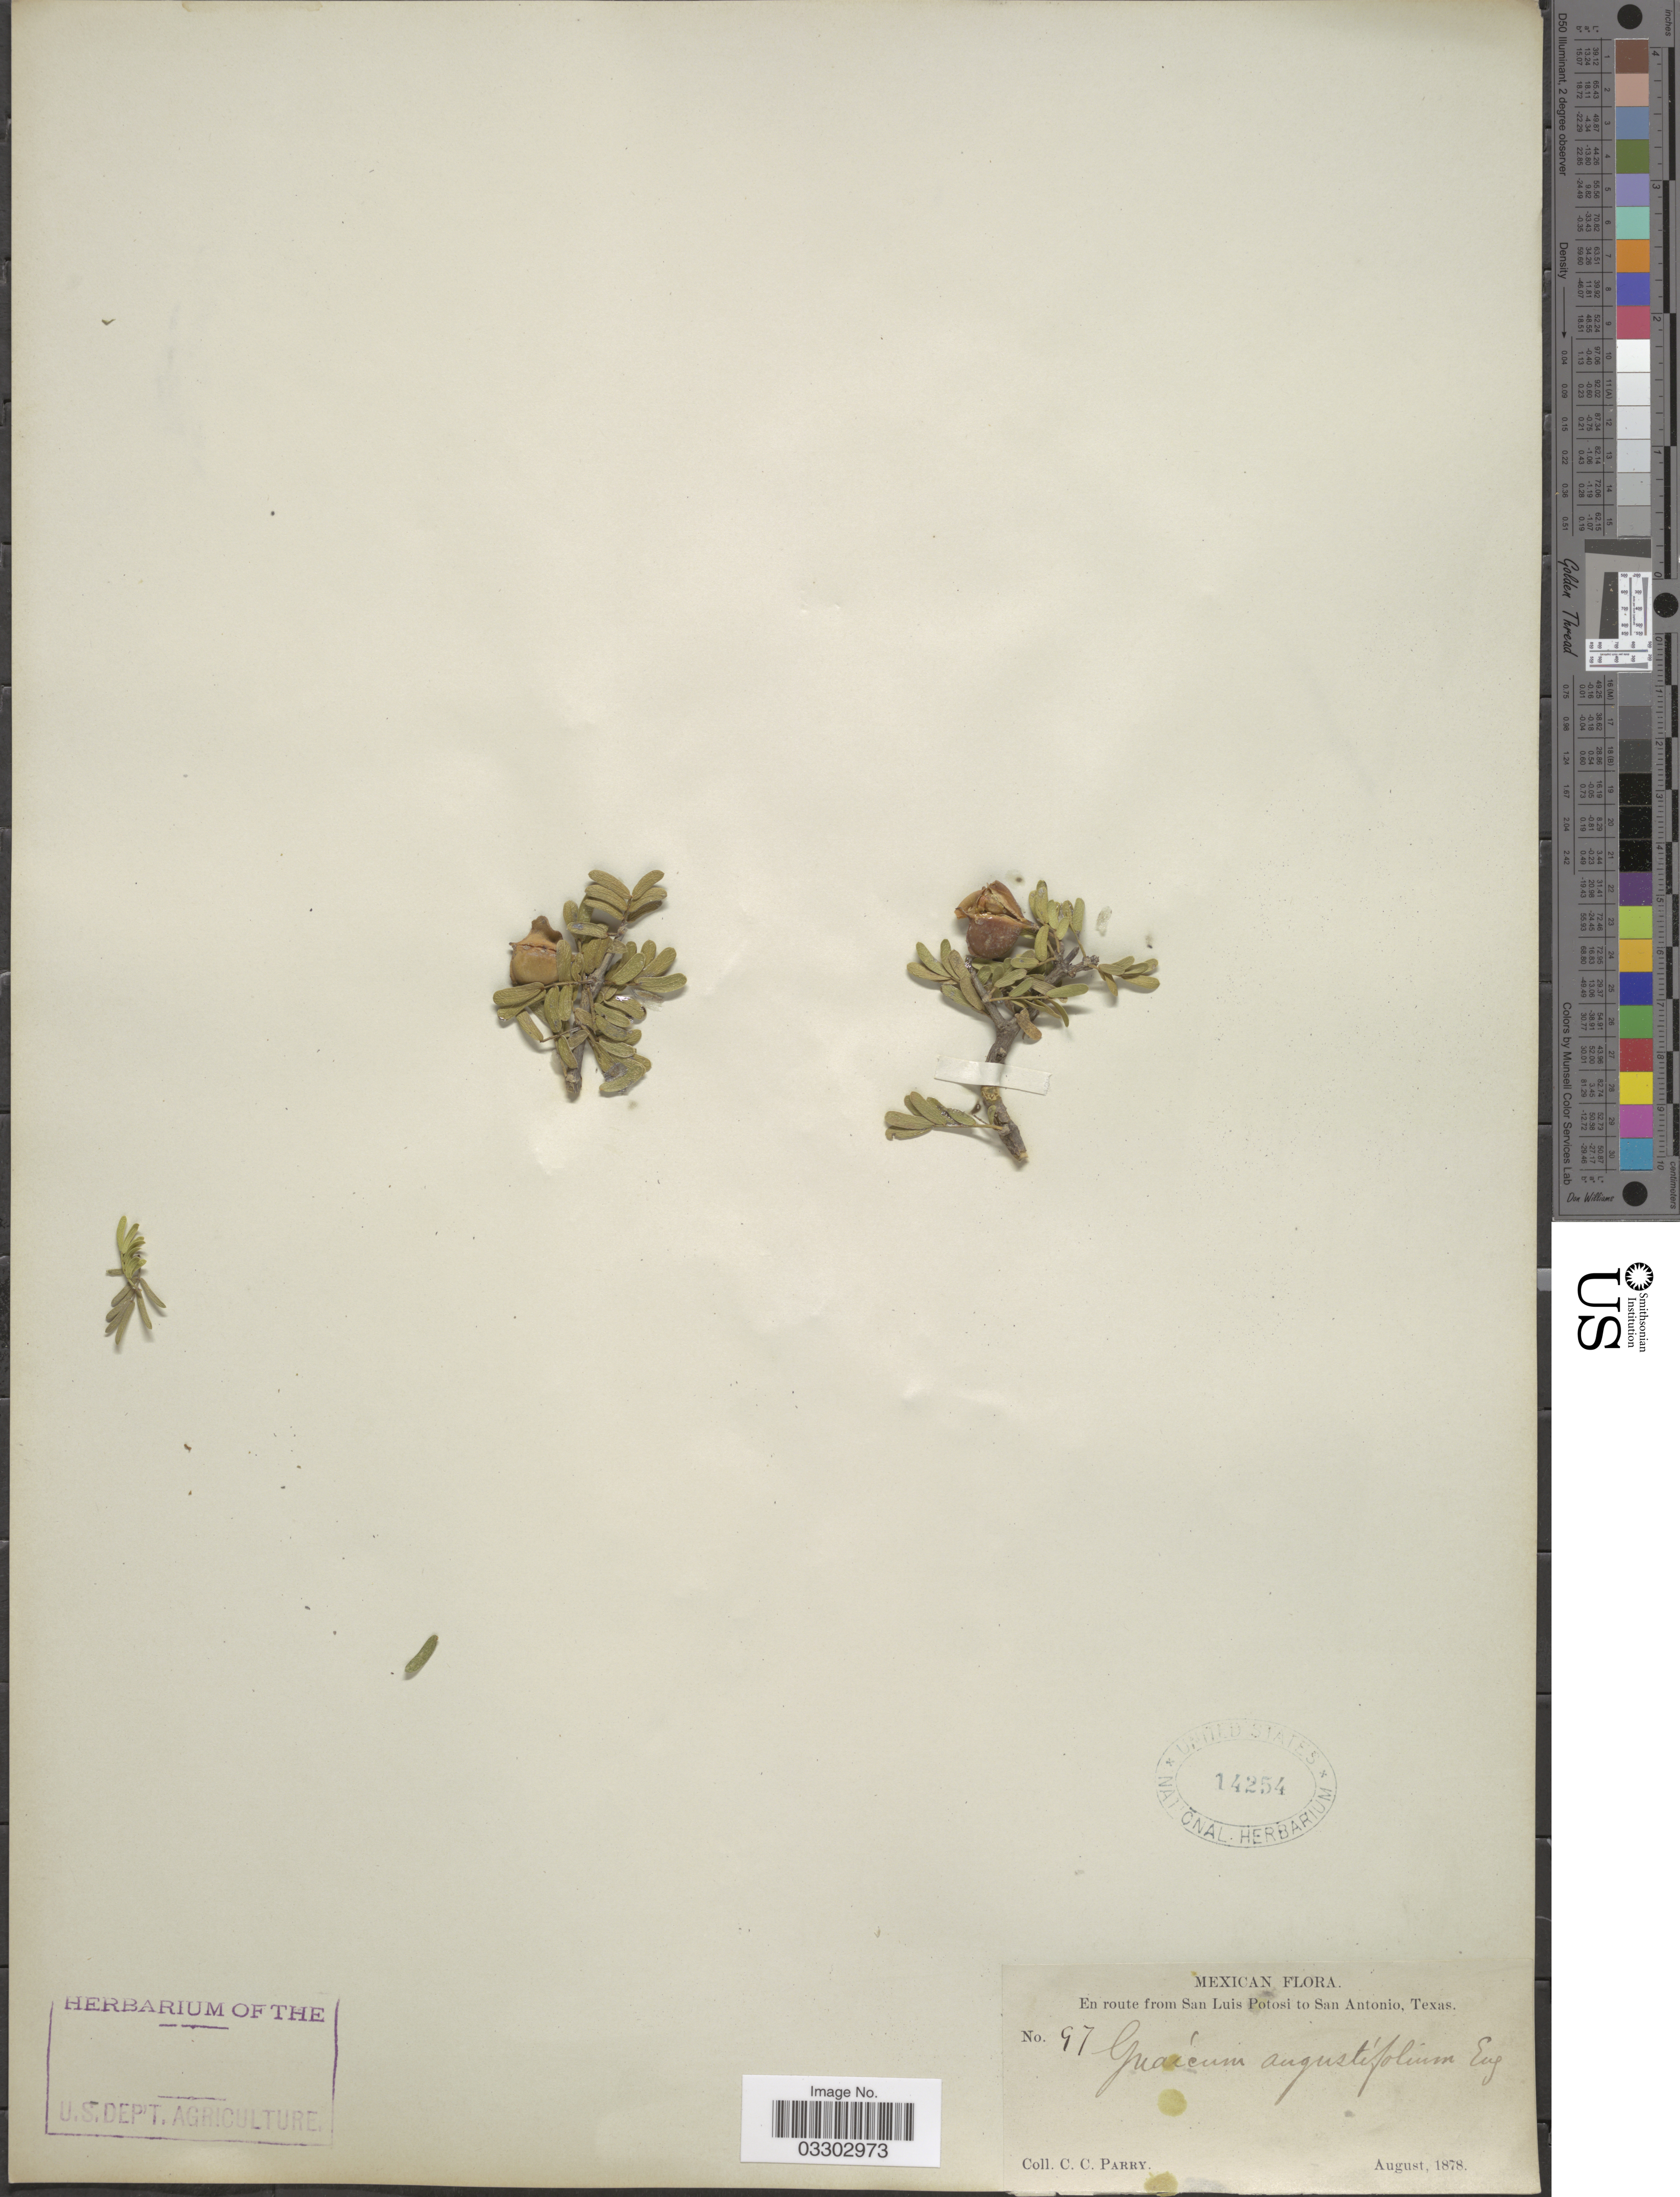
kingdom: Plantae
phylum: Tracheophyta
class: Magnoliopsida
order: Zygophyllales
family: Zygophyllaceae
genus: Guaiacum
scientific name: Guaiacum angustifolium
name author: Engelm.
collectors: C. C. Parry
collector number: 97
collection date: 1878-08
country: Mexico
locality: En route from San Luis Potosi to San Antonio, Texas.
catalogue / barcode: US 14254